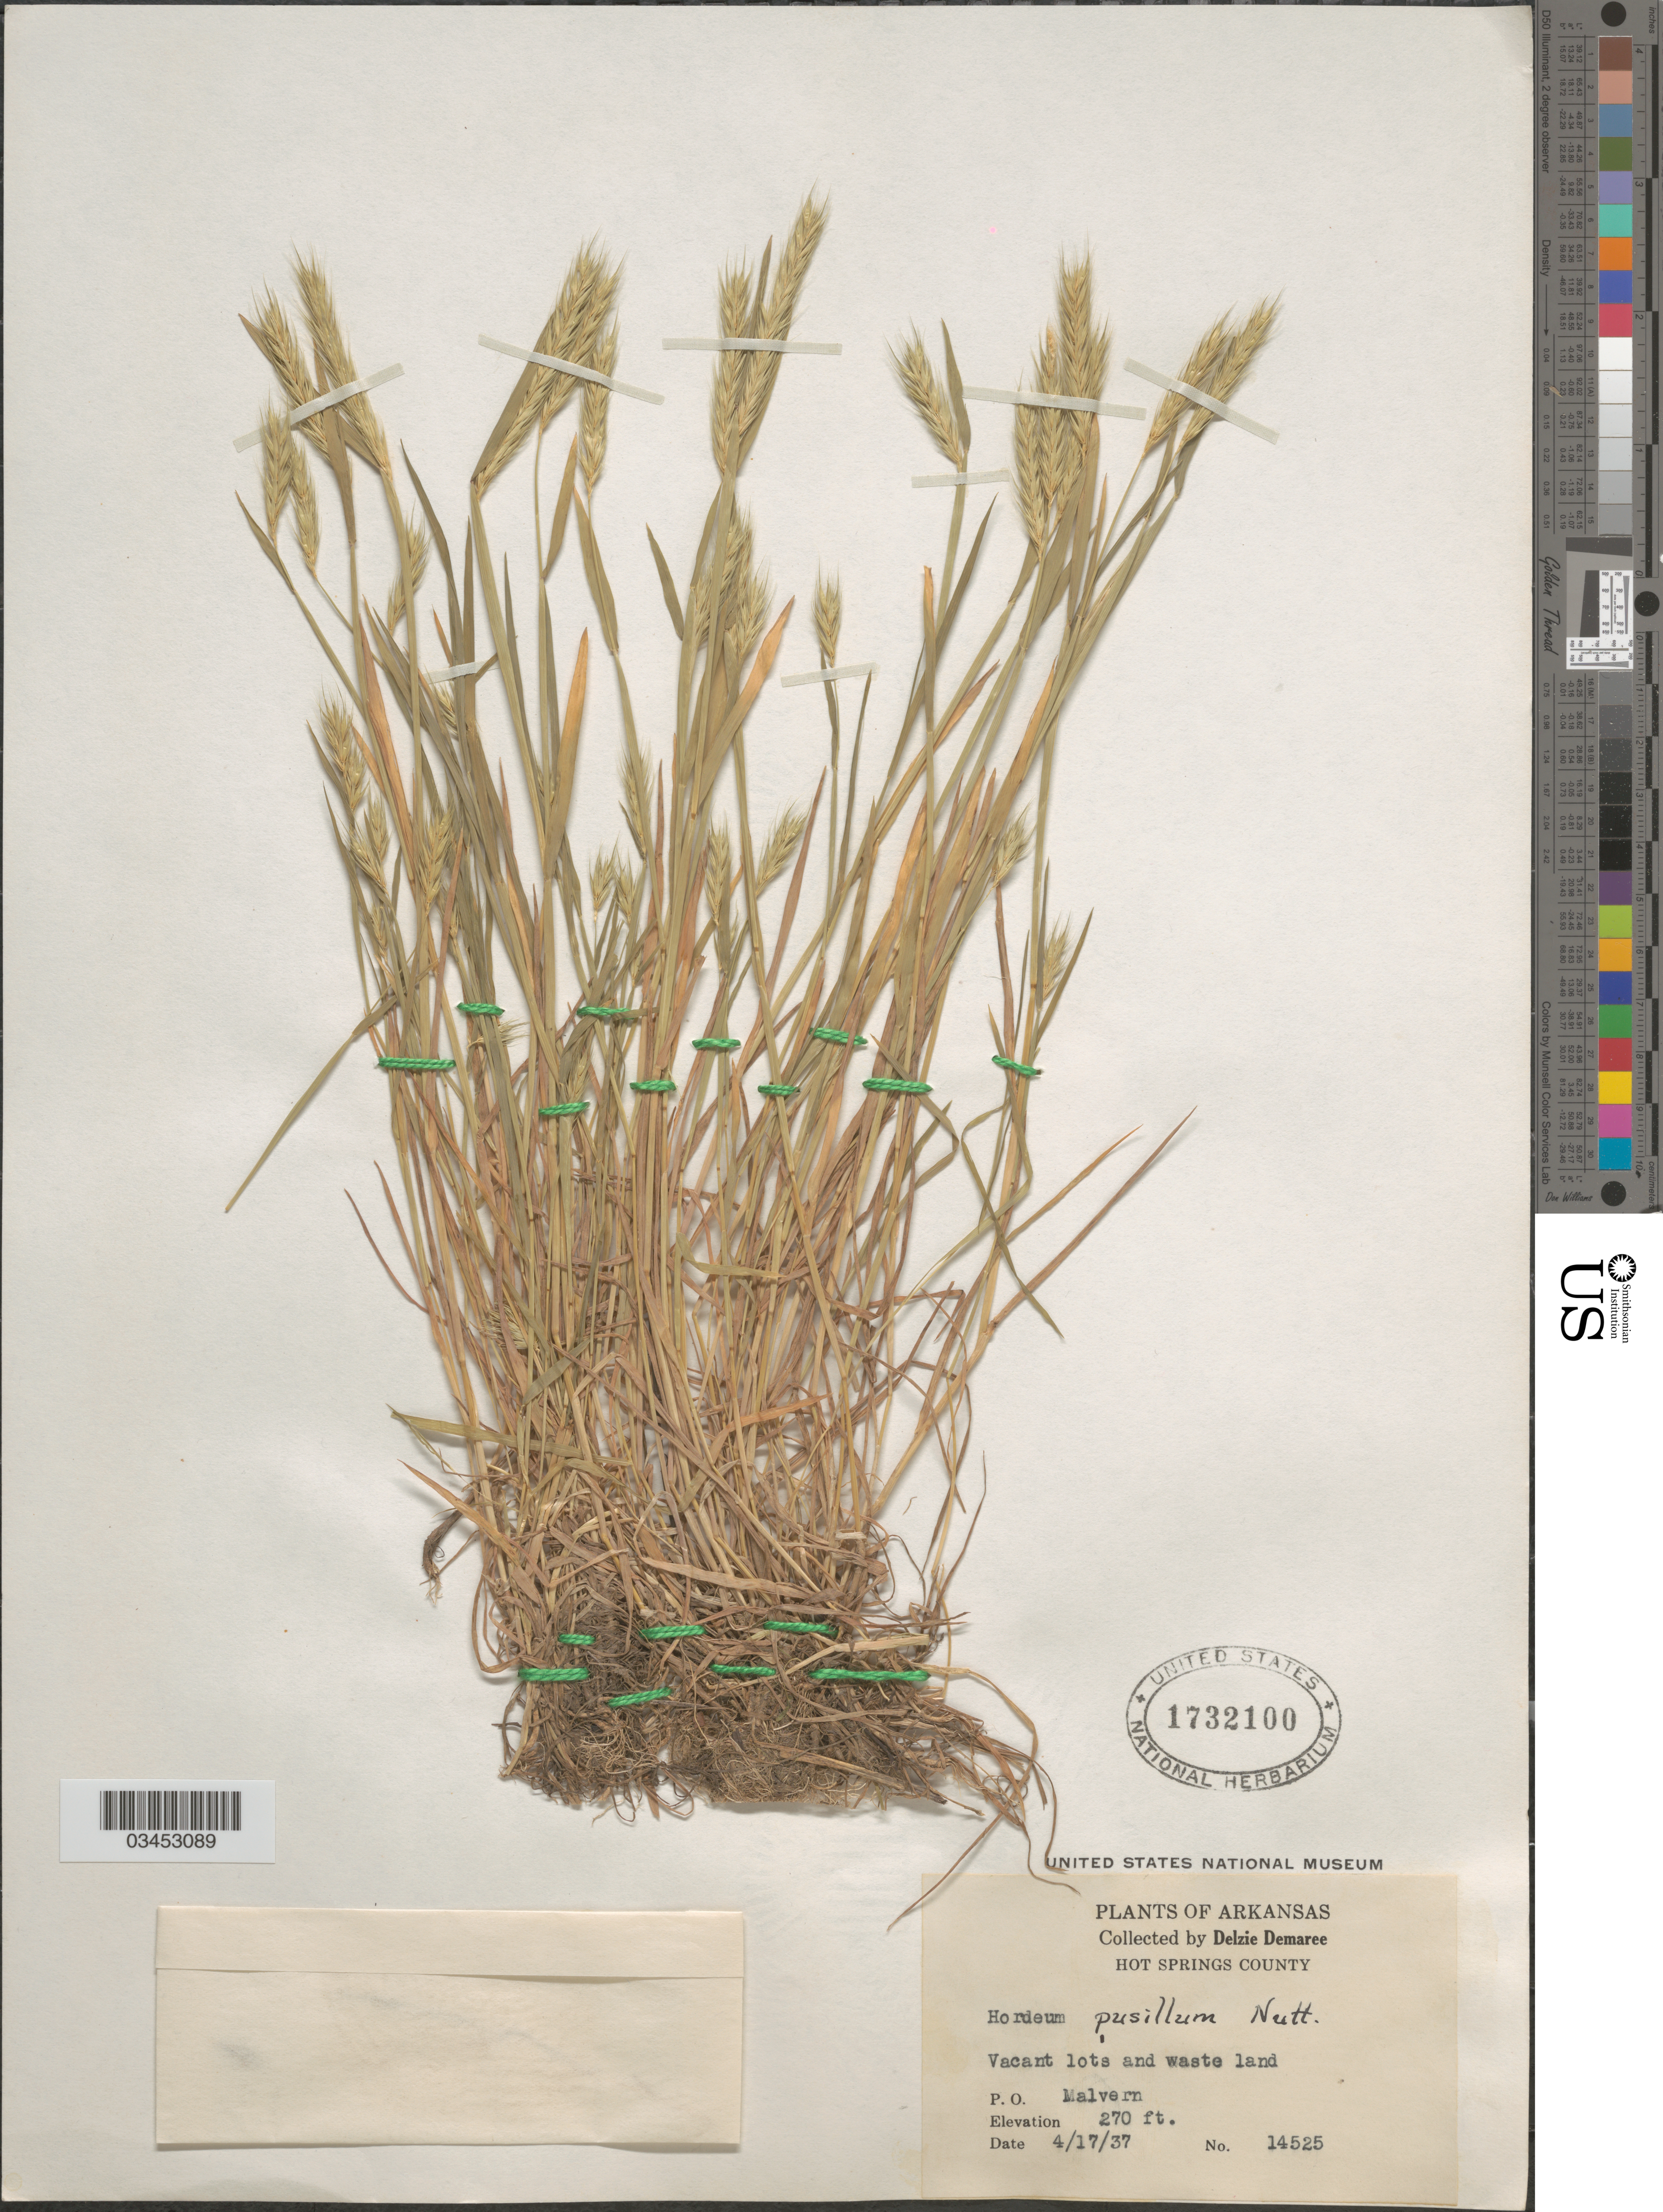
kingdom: Plantae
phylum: Tracheophyta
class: Liliopsida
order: Poales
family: Poaceae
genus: Hordeum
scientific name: Hordeum pusillum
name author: Nutt.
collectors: D. Demaree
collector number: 14525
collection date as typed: Transcribed d/m/y: 17/4/37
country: United States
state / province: Arkansas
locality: Hot Springs County. Vacant lots and waste land. P.O. Malvern.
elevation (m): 82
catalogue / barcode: US 1732100